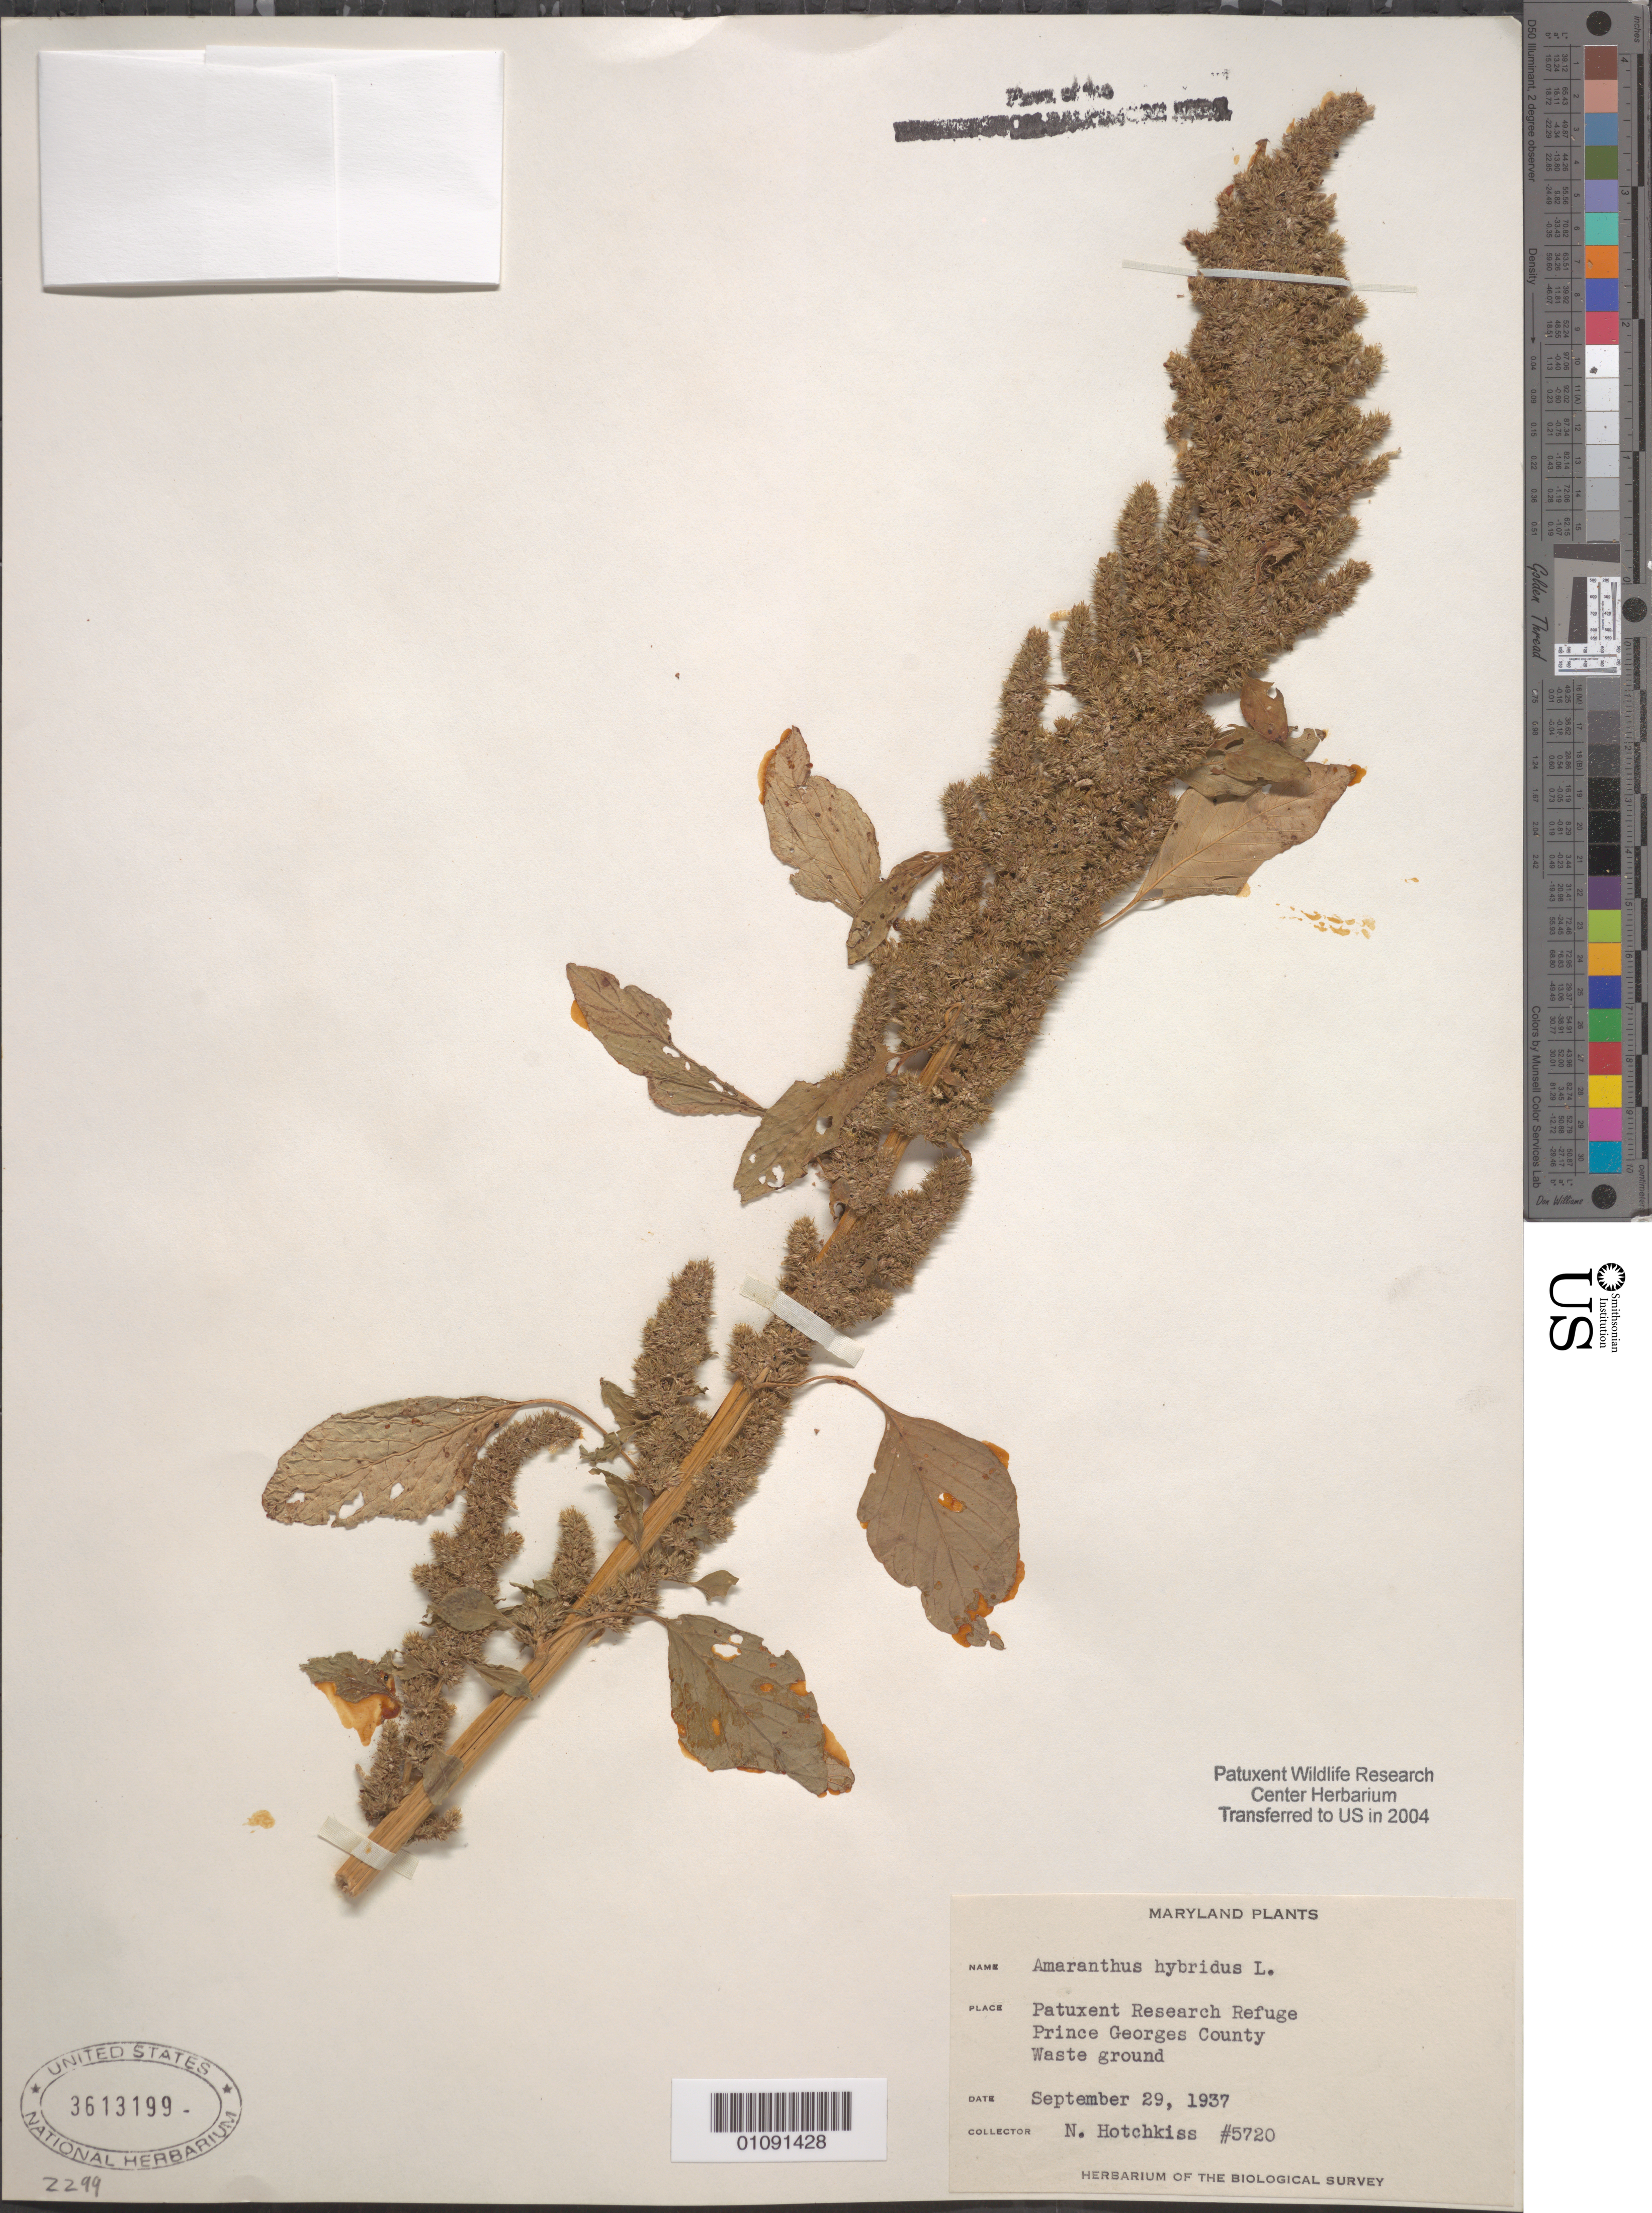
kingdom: Plantae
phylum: Tracheophyta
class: Magnoliopsida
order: Caryophyllales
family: Amaranthaceae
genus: Amaranthus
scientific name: Amaranthus hybridus x A. cruentus L.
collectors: N. Hotchkiss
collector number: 5720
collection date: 1937-09-29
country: United States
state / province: Maryland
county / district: Prince George's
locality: Patuxent Wildlife Refuge.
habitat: Waste ground.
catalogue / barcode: US 3613199